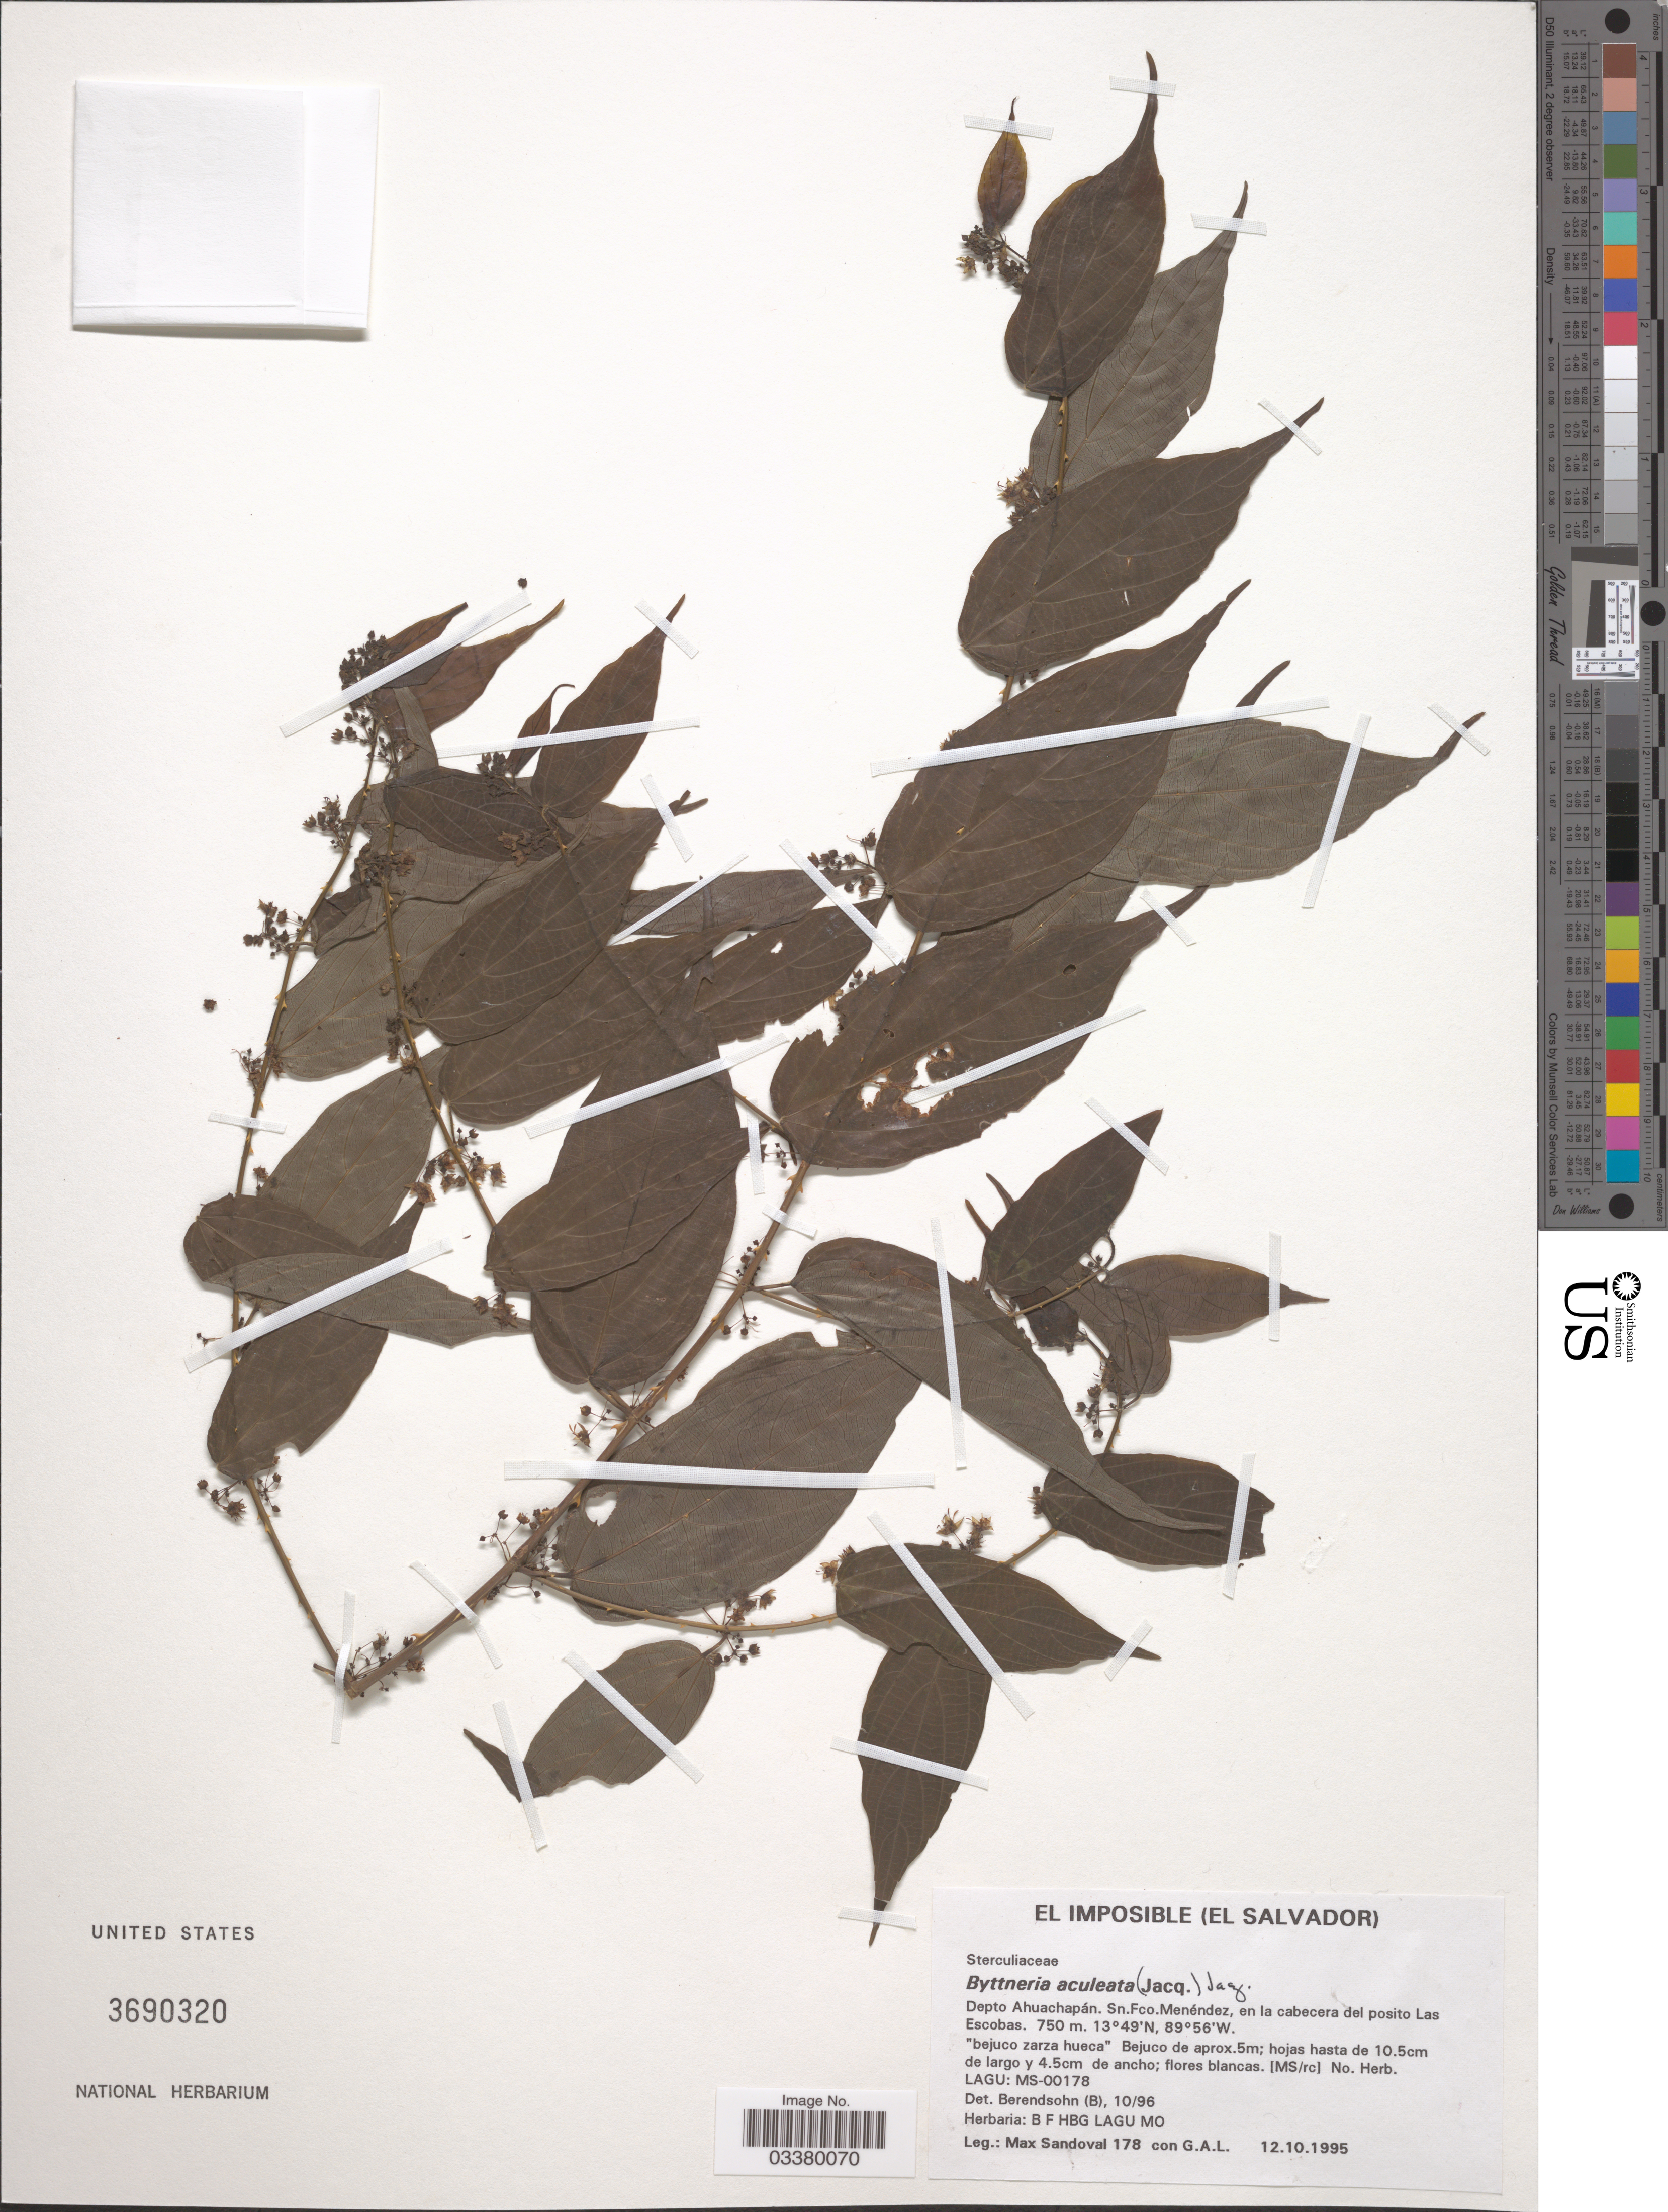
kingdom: Plantae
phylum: Tracheophyta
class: Magnoliopsida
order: Malvales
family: Malvaceae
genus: Byttneria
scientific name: Byttneria aculeata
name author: (Jacq.) Jacq.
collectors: M. Sandoval & G. A. L.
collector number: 178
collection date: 1995-10-12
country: El Salvador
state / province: Ahuachapan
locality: El Imposible. Depto Ahuachapán. Sn. Fco. Menéndez, en la cabecera del posito Las Ecobas.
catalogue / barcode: US 3690320